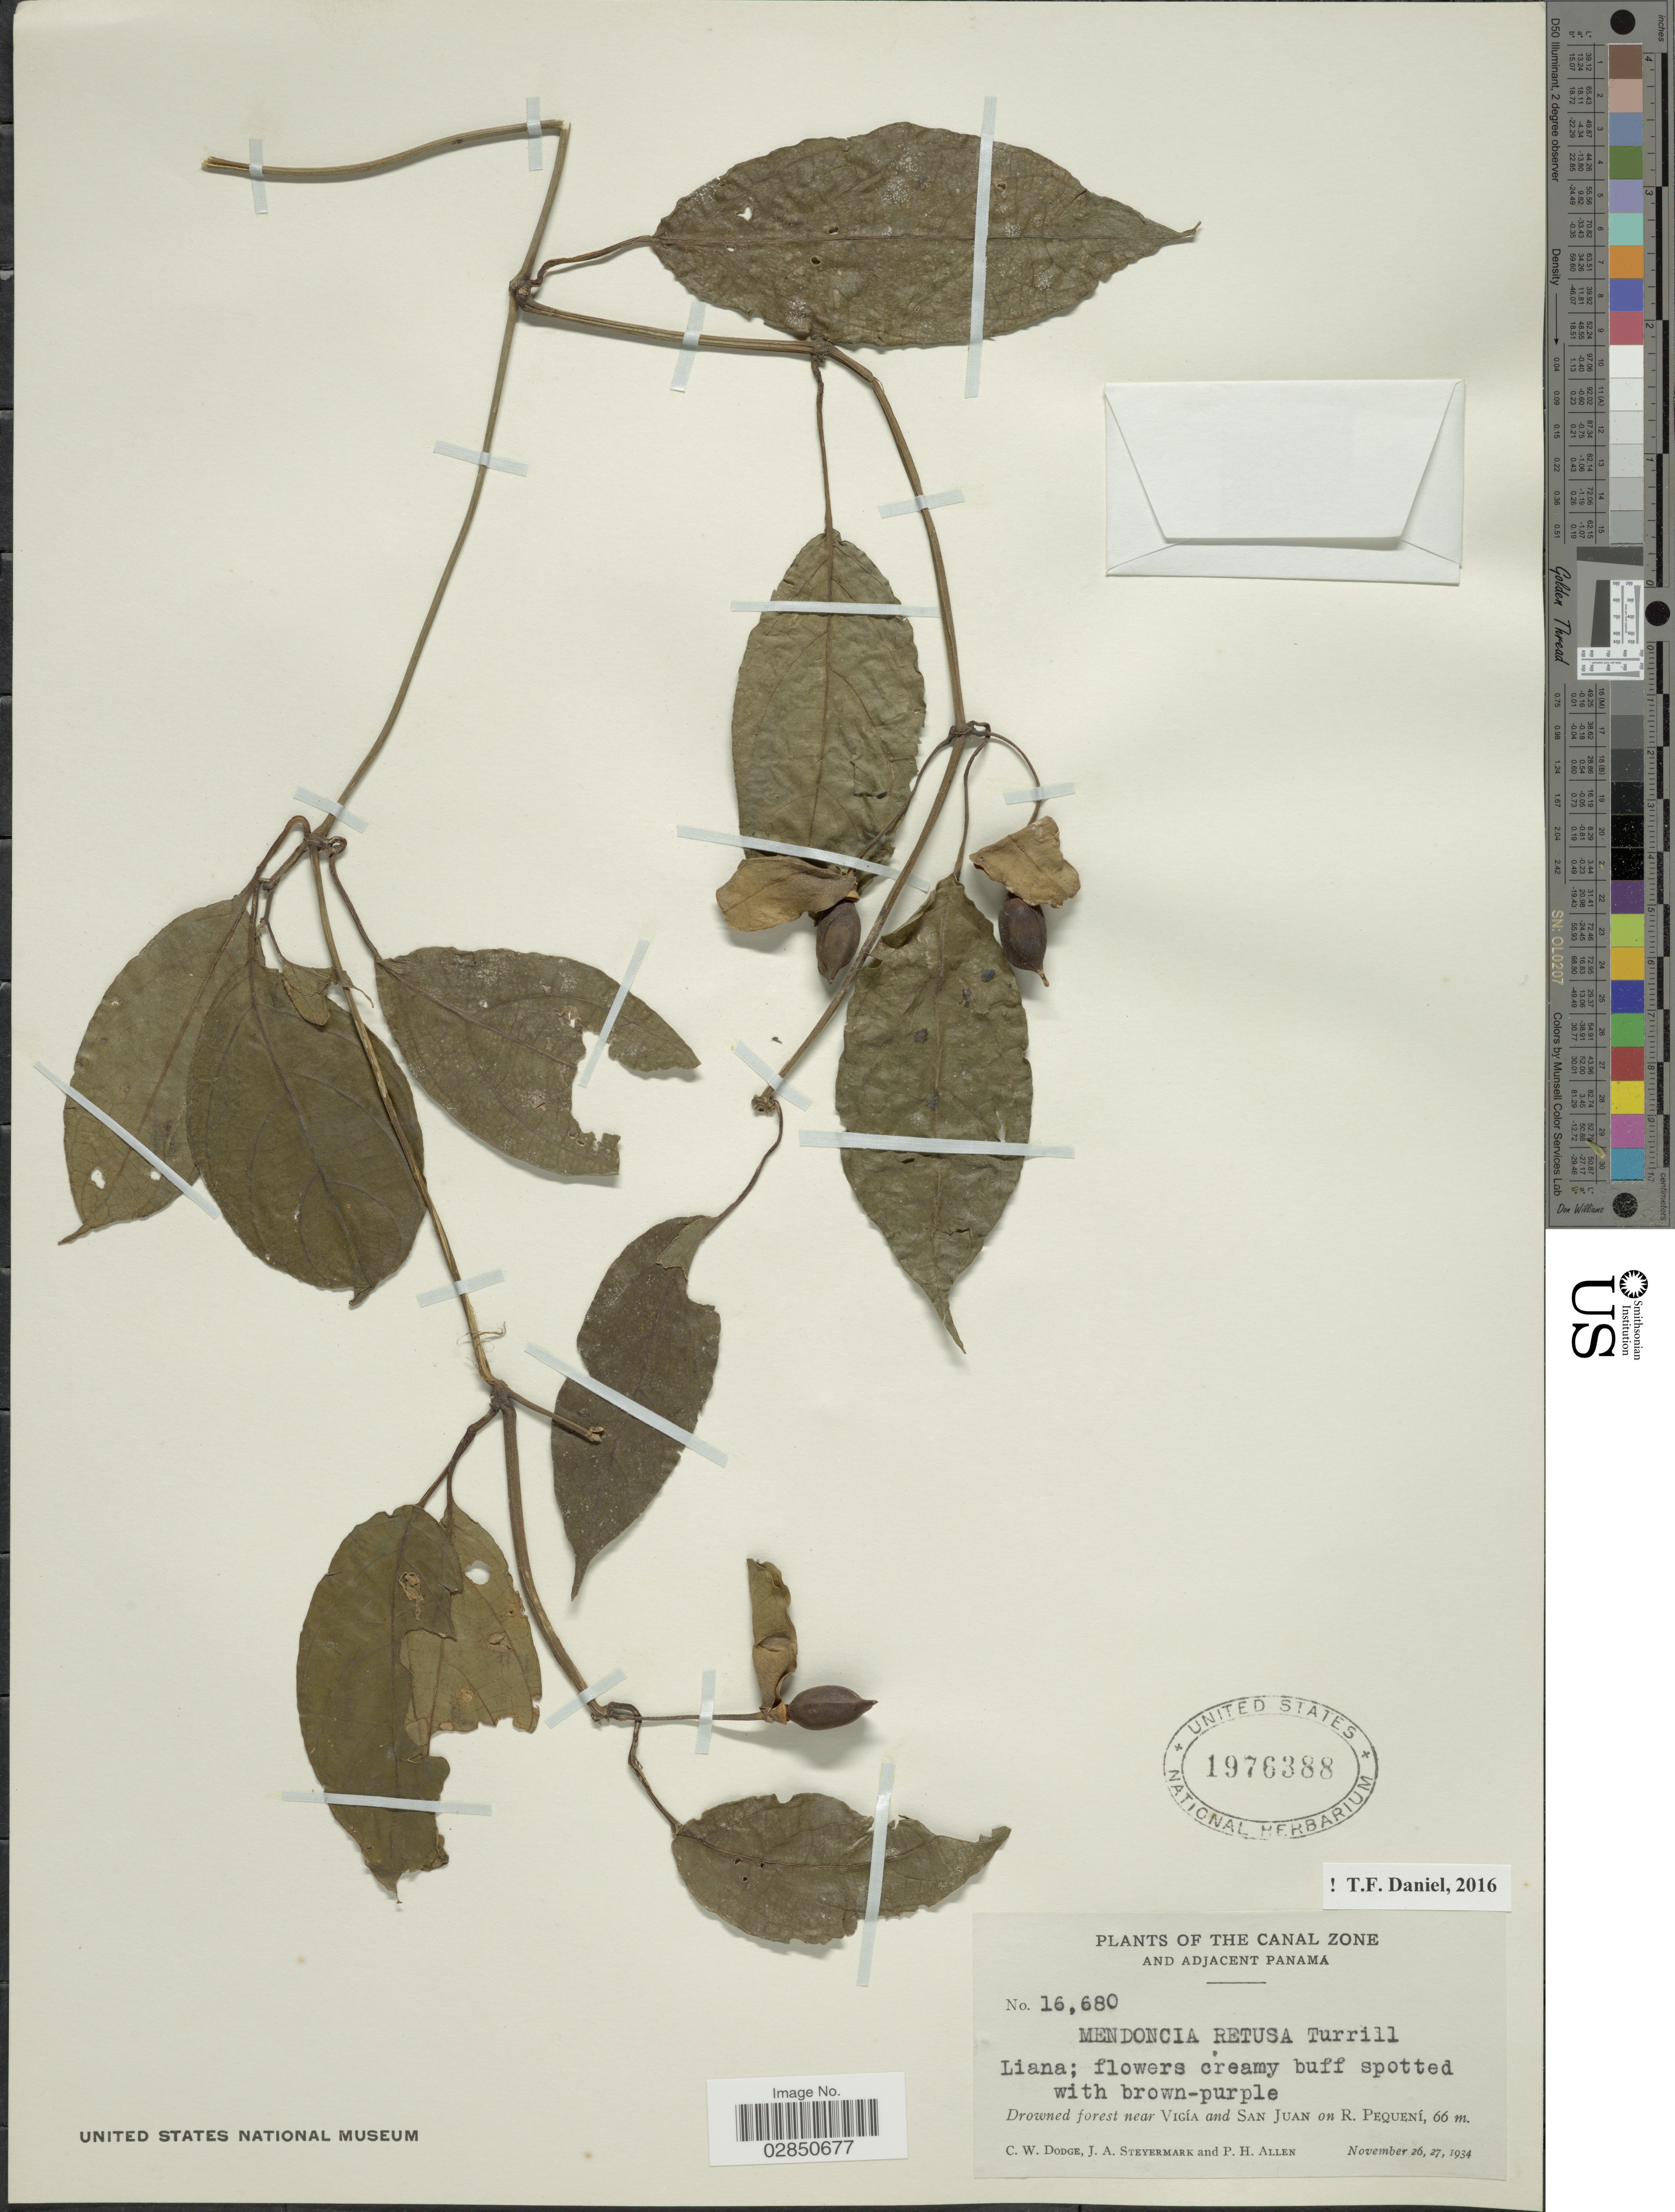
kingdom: Plantae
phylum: Tracheophyta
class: Magnoliopsida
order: Lamiales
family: Acanthaceae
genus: Mendoncia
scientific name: Mendoncia retusa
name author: Turrill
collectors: C. Dodge, J. Steyermark & P. H. Allen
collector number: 16680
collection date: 1934-11-26/1934-11-27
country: Panama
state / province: Colón / Panamá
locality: The Canal Zone and Adjacent Panama, Drowned forest near Vigía and San Juan on R. Pequení.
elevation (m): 66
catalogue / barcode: US 1976388